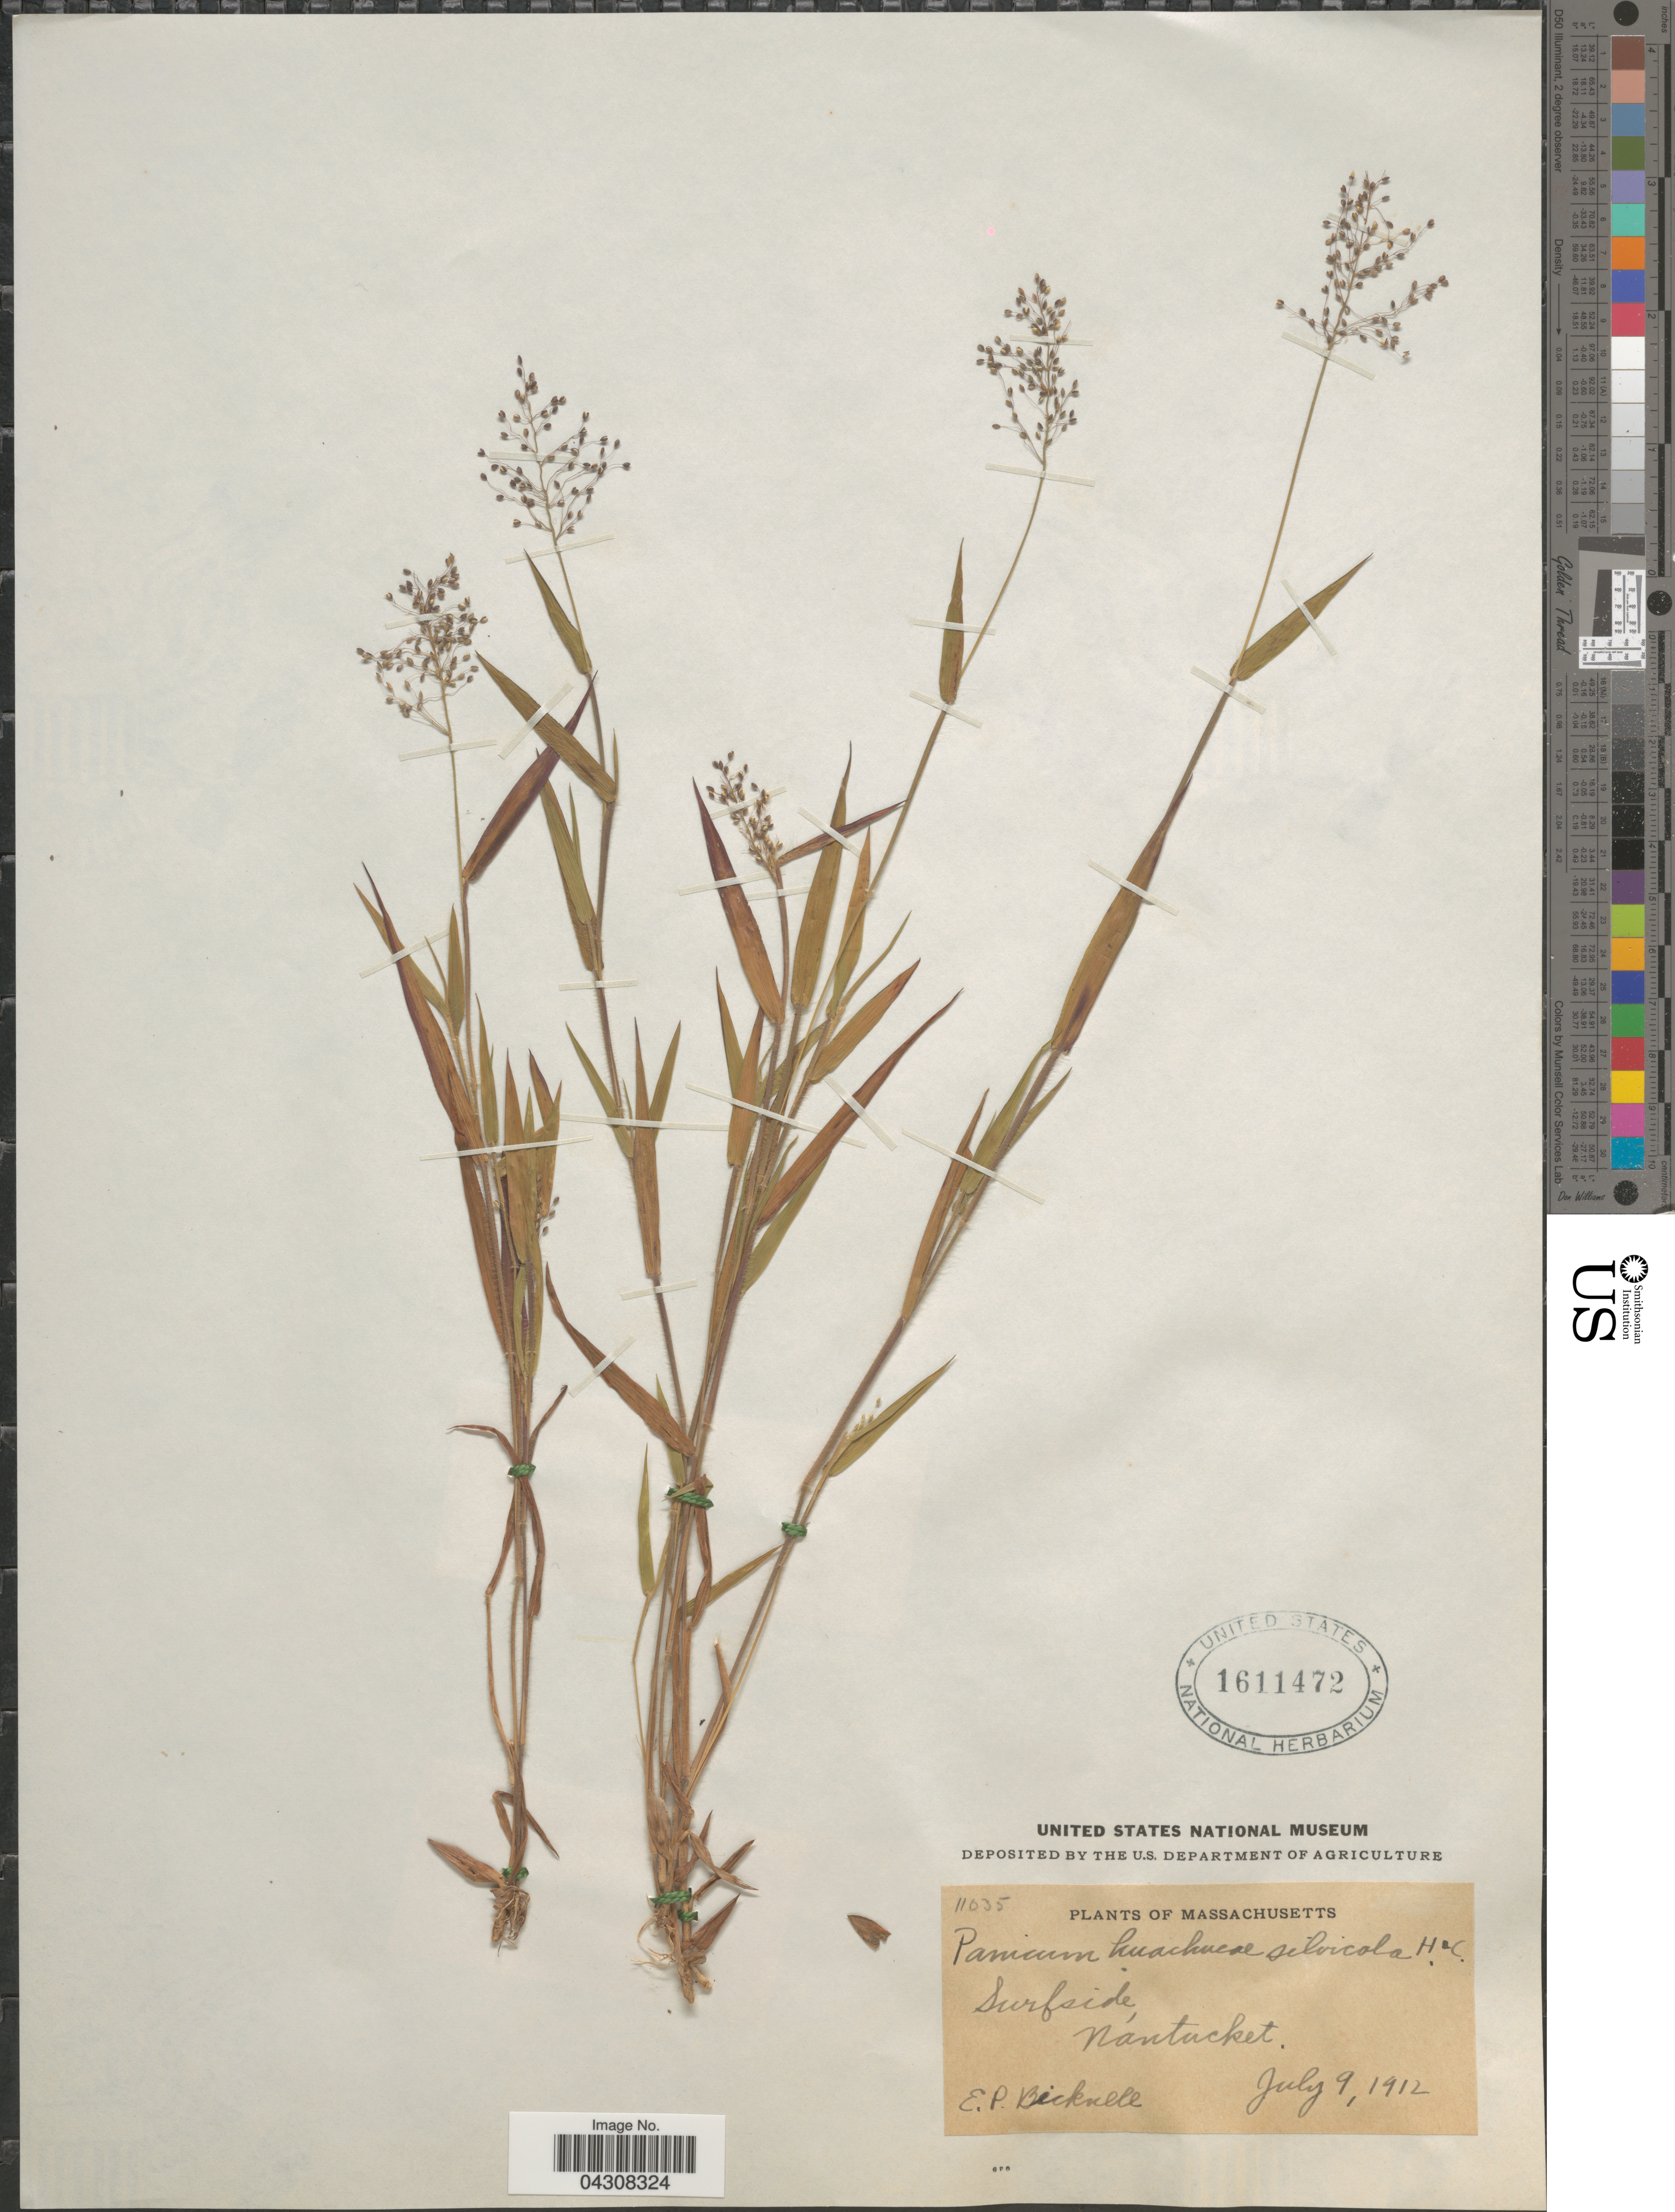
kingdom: Plantae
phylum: Tracheophyta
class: Liliopsida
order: Poales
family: Poaceae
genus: Dichanthelium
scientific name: Dichanthelium acuminatum var. acuminatum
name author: (Sw.) Gould & C.A. Clark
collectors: E. P. Bicknell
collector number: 11035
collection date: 1912-07-09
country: United States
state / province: Massachusetts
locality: Surfside, Nantucket.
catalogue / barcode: US 1611472